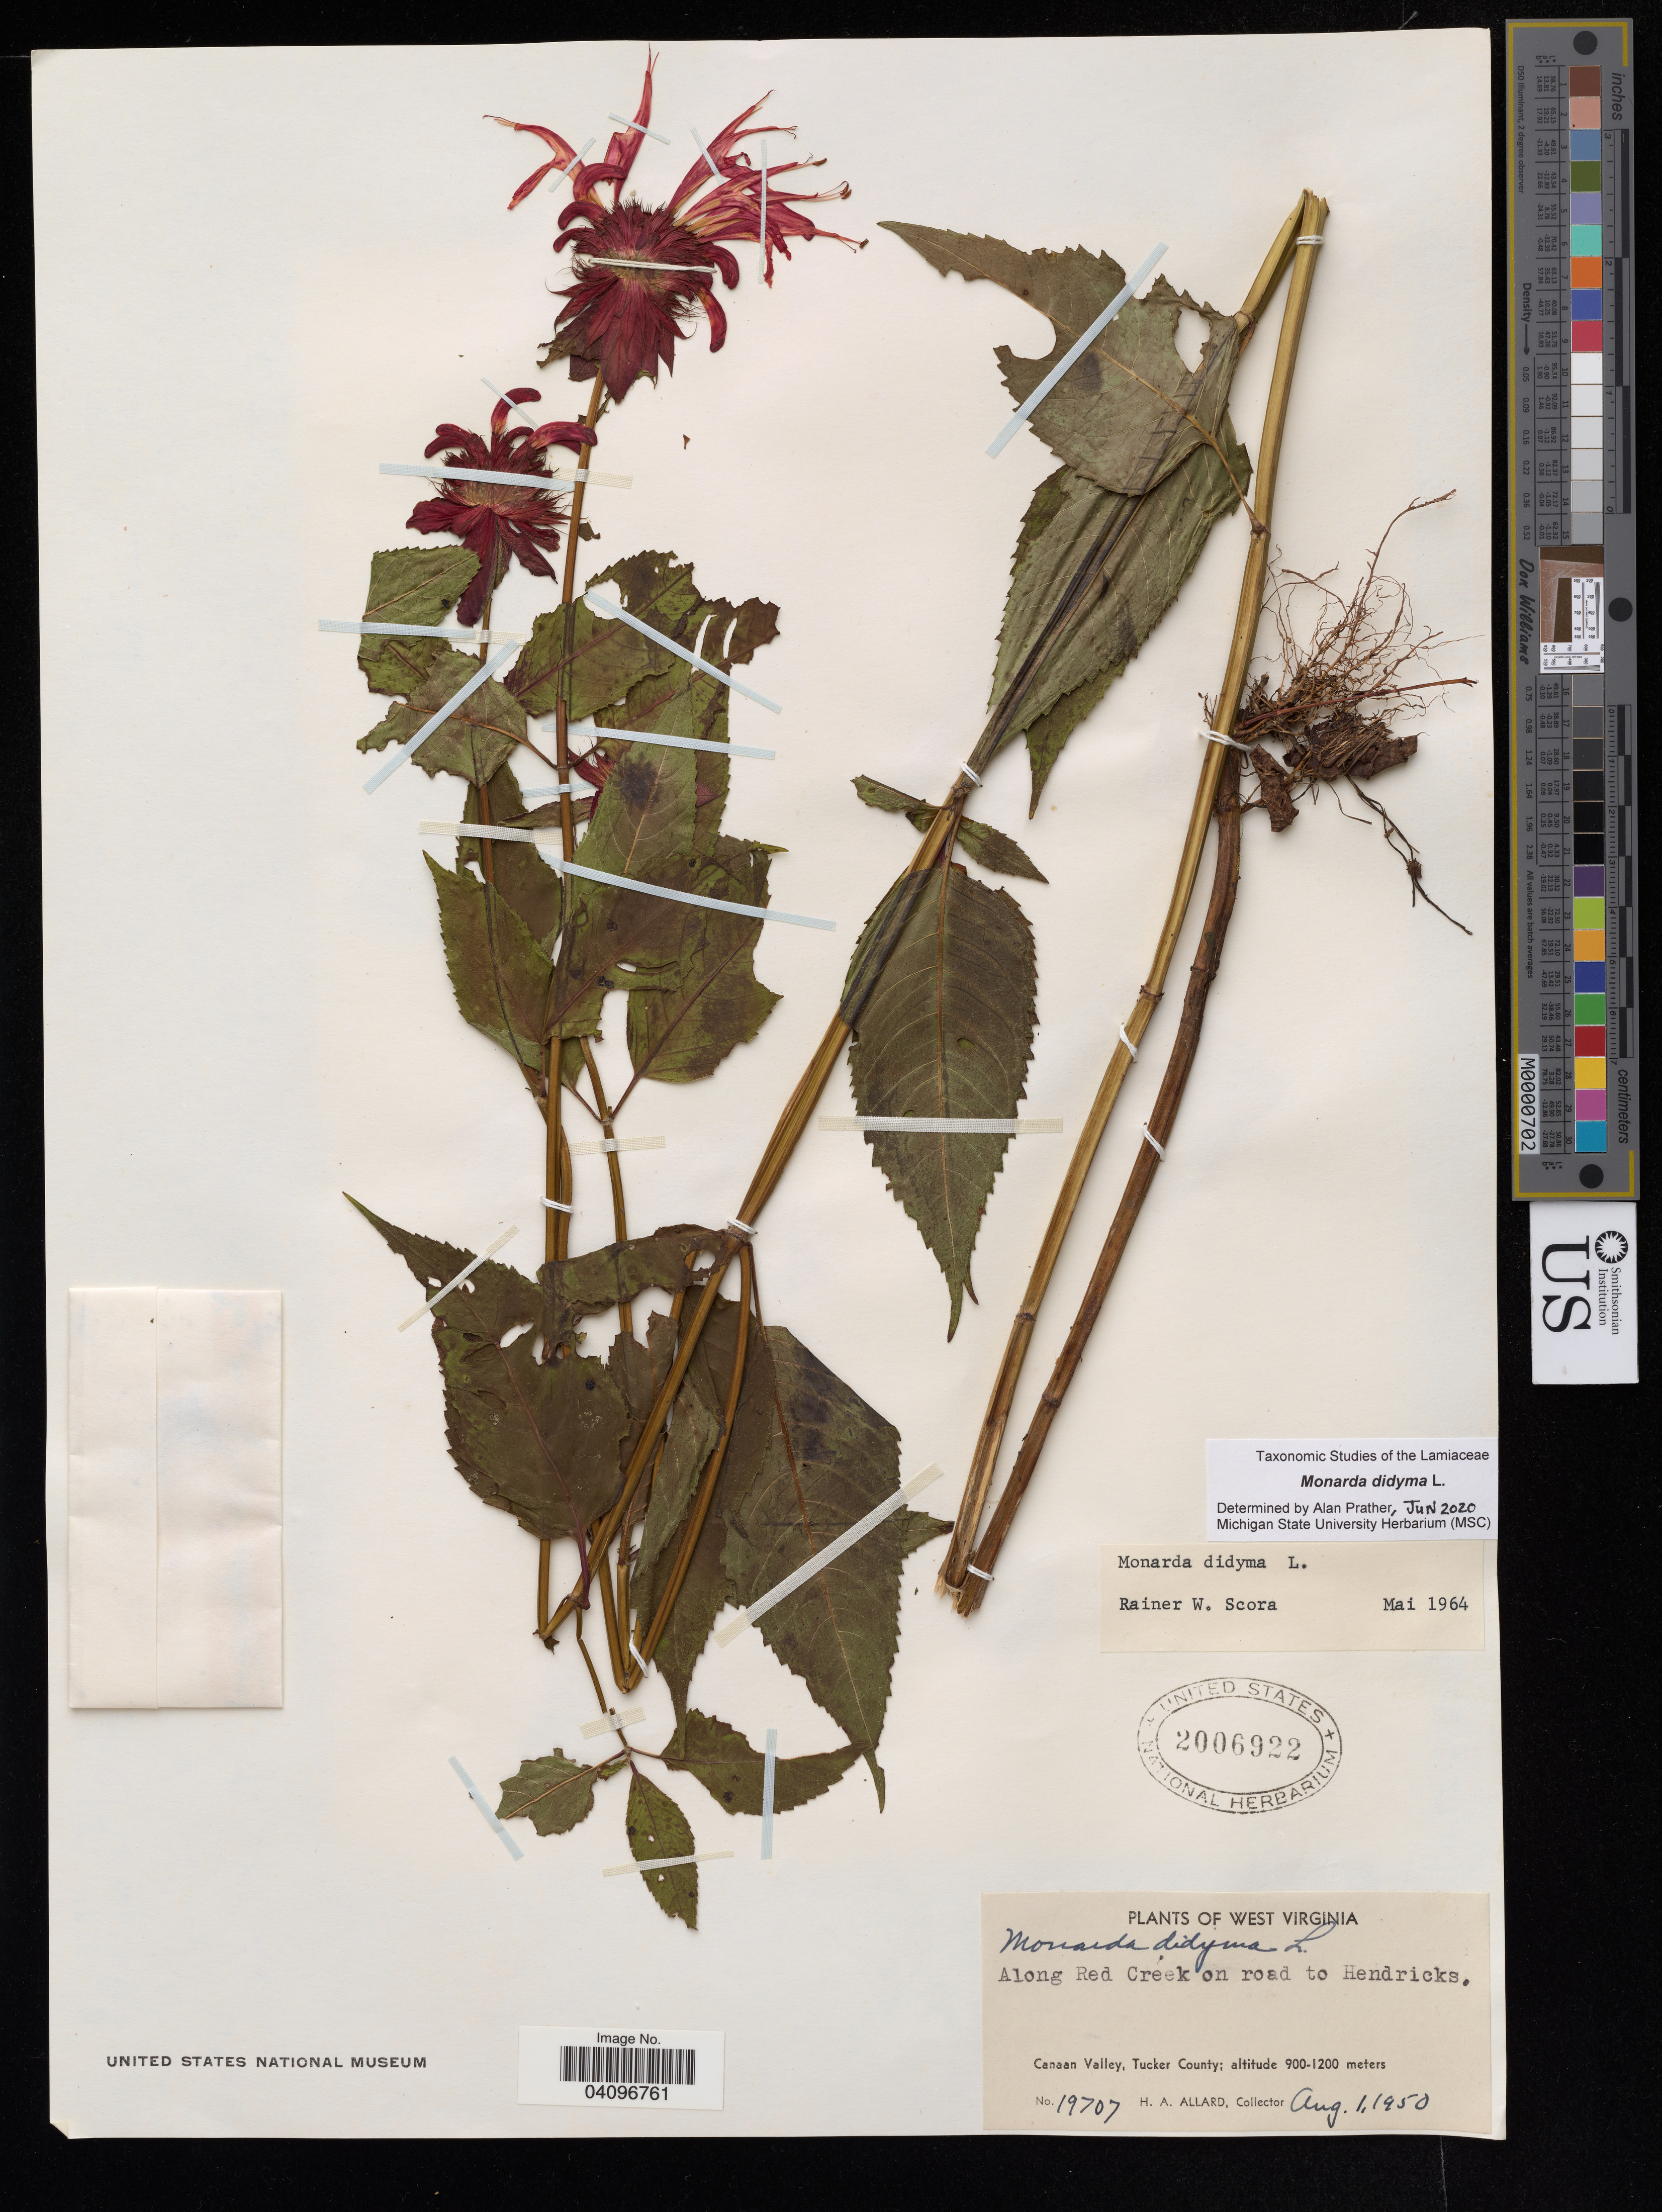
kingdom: Plantae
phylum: Tracheophyta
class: Magnoliopsida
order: Lamiales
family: Lamiaceae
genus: Monarda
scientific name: Monarda didyma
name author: L.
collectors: H. A. Allard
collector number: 19707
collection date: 1950-08-01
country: United States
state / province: West Virginia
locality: Canaan Valley, Tucker County. Along Red Creek on road to Hendricks.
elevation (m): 900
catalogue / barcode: US 2006922